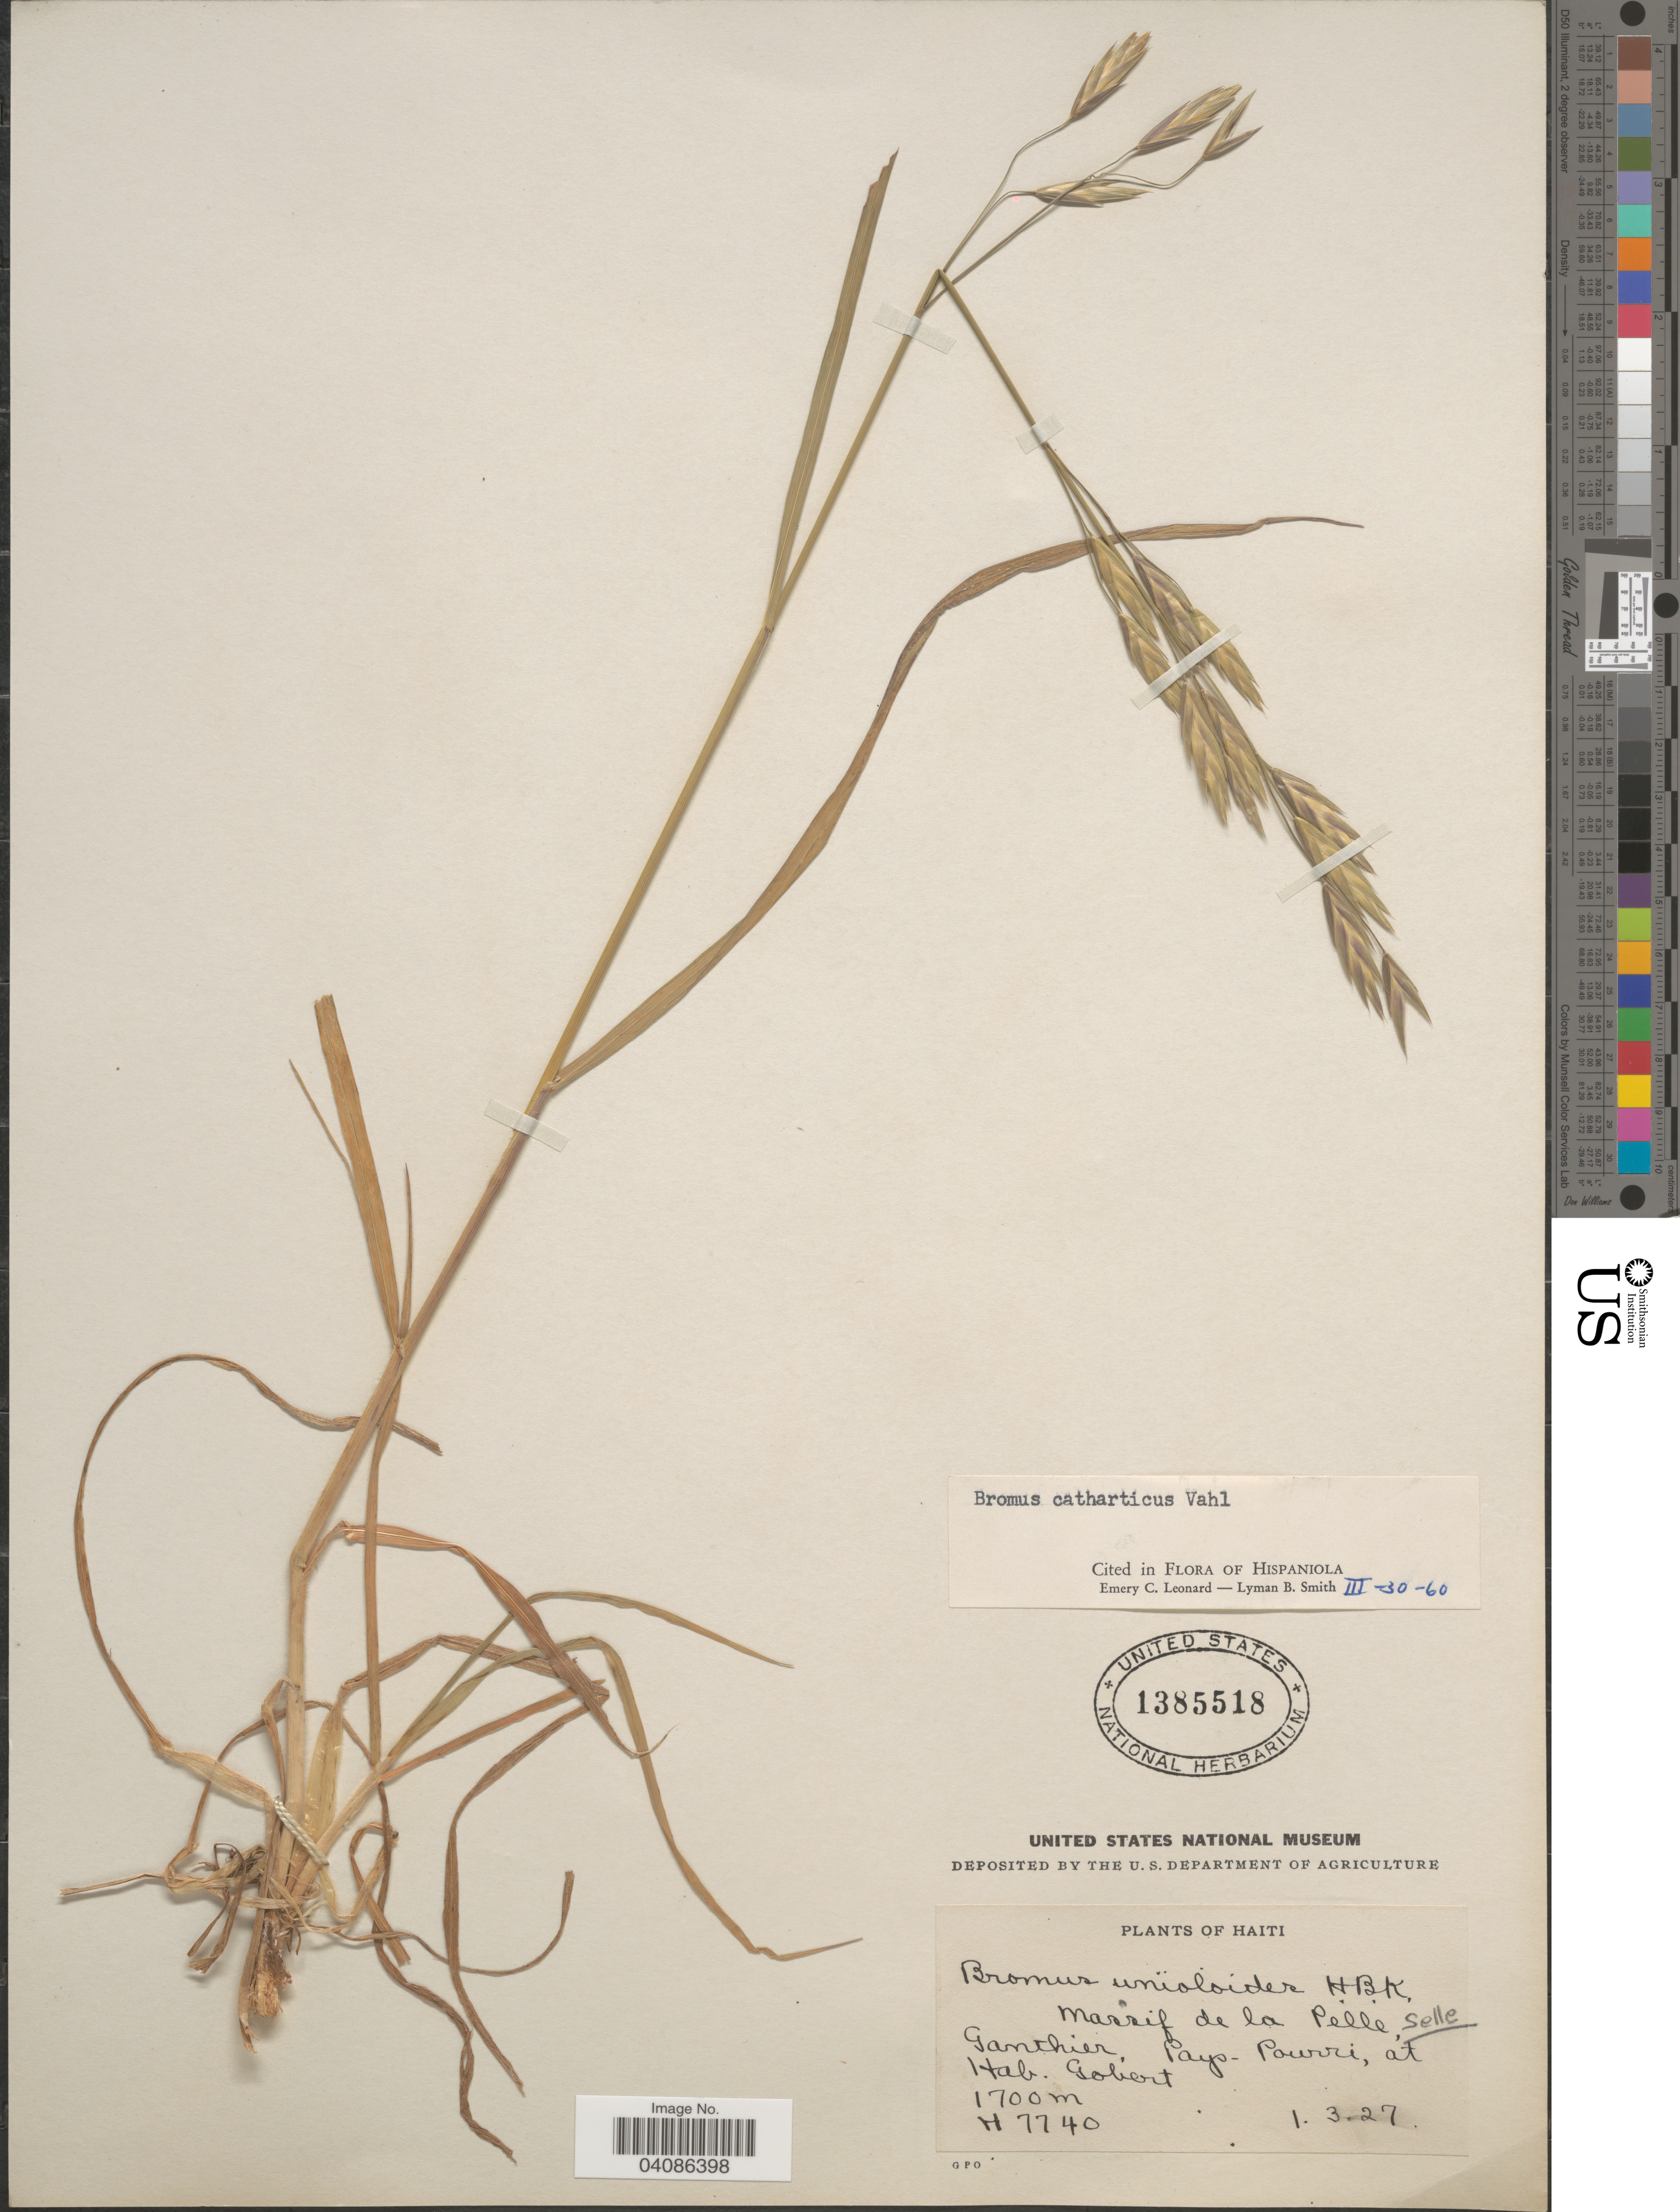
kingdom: Plantae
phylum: Tracheophyta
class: Liliopsida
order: Poales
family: Poaceae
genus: Bromus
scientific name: Bromus catharticus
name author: Vahl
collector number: H7740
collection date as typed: Transcribed d/m/y: 1/3/27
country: Haiti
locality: Massif de la Pelle, Ganthier, Pays-Pourri, at Hab. Gobert.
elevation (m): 1700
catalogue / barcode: US 1385518